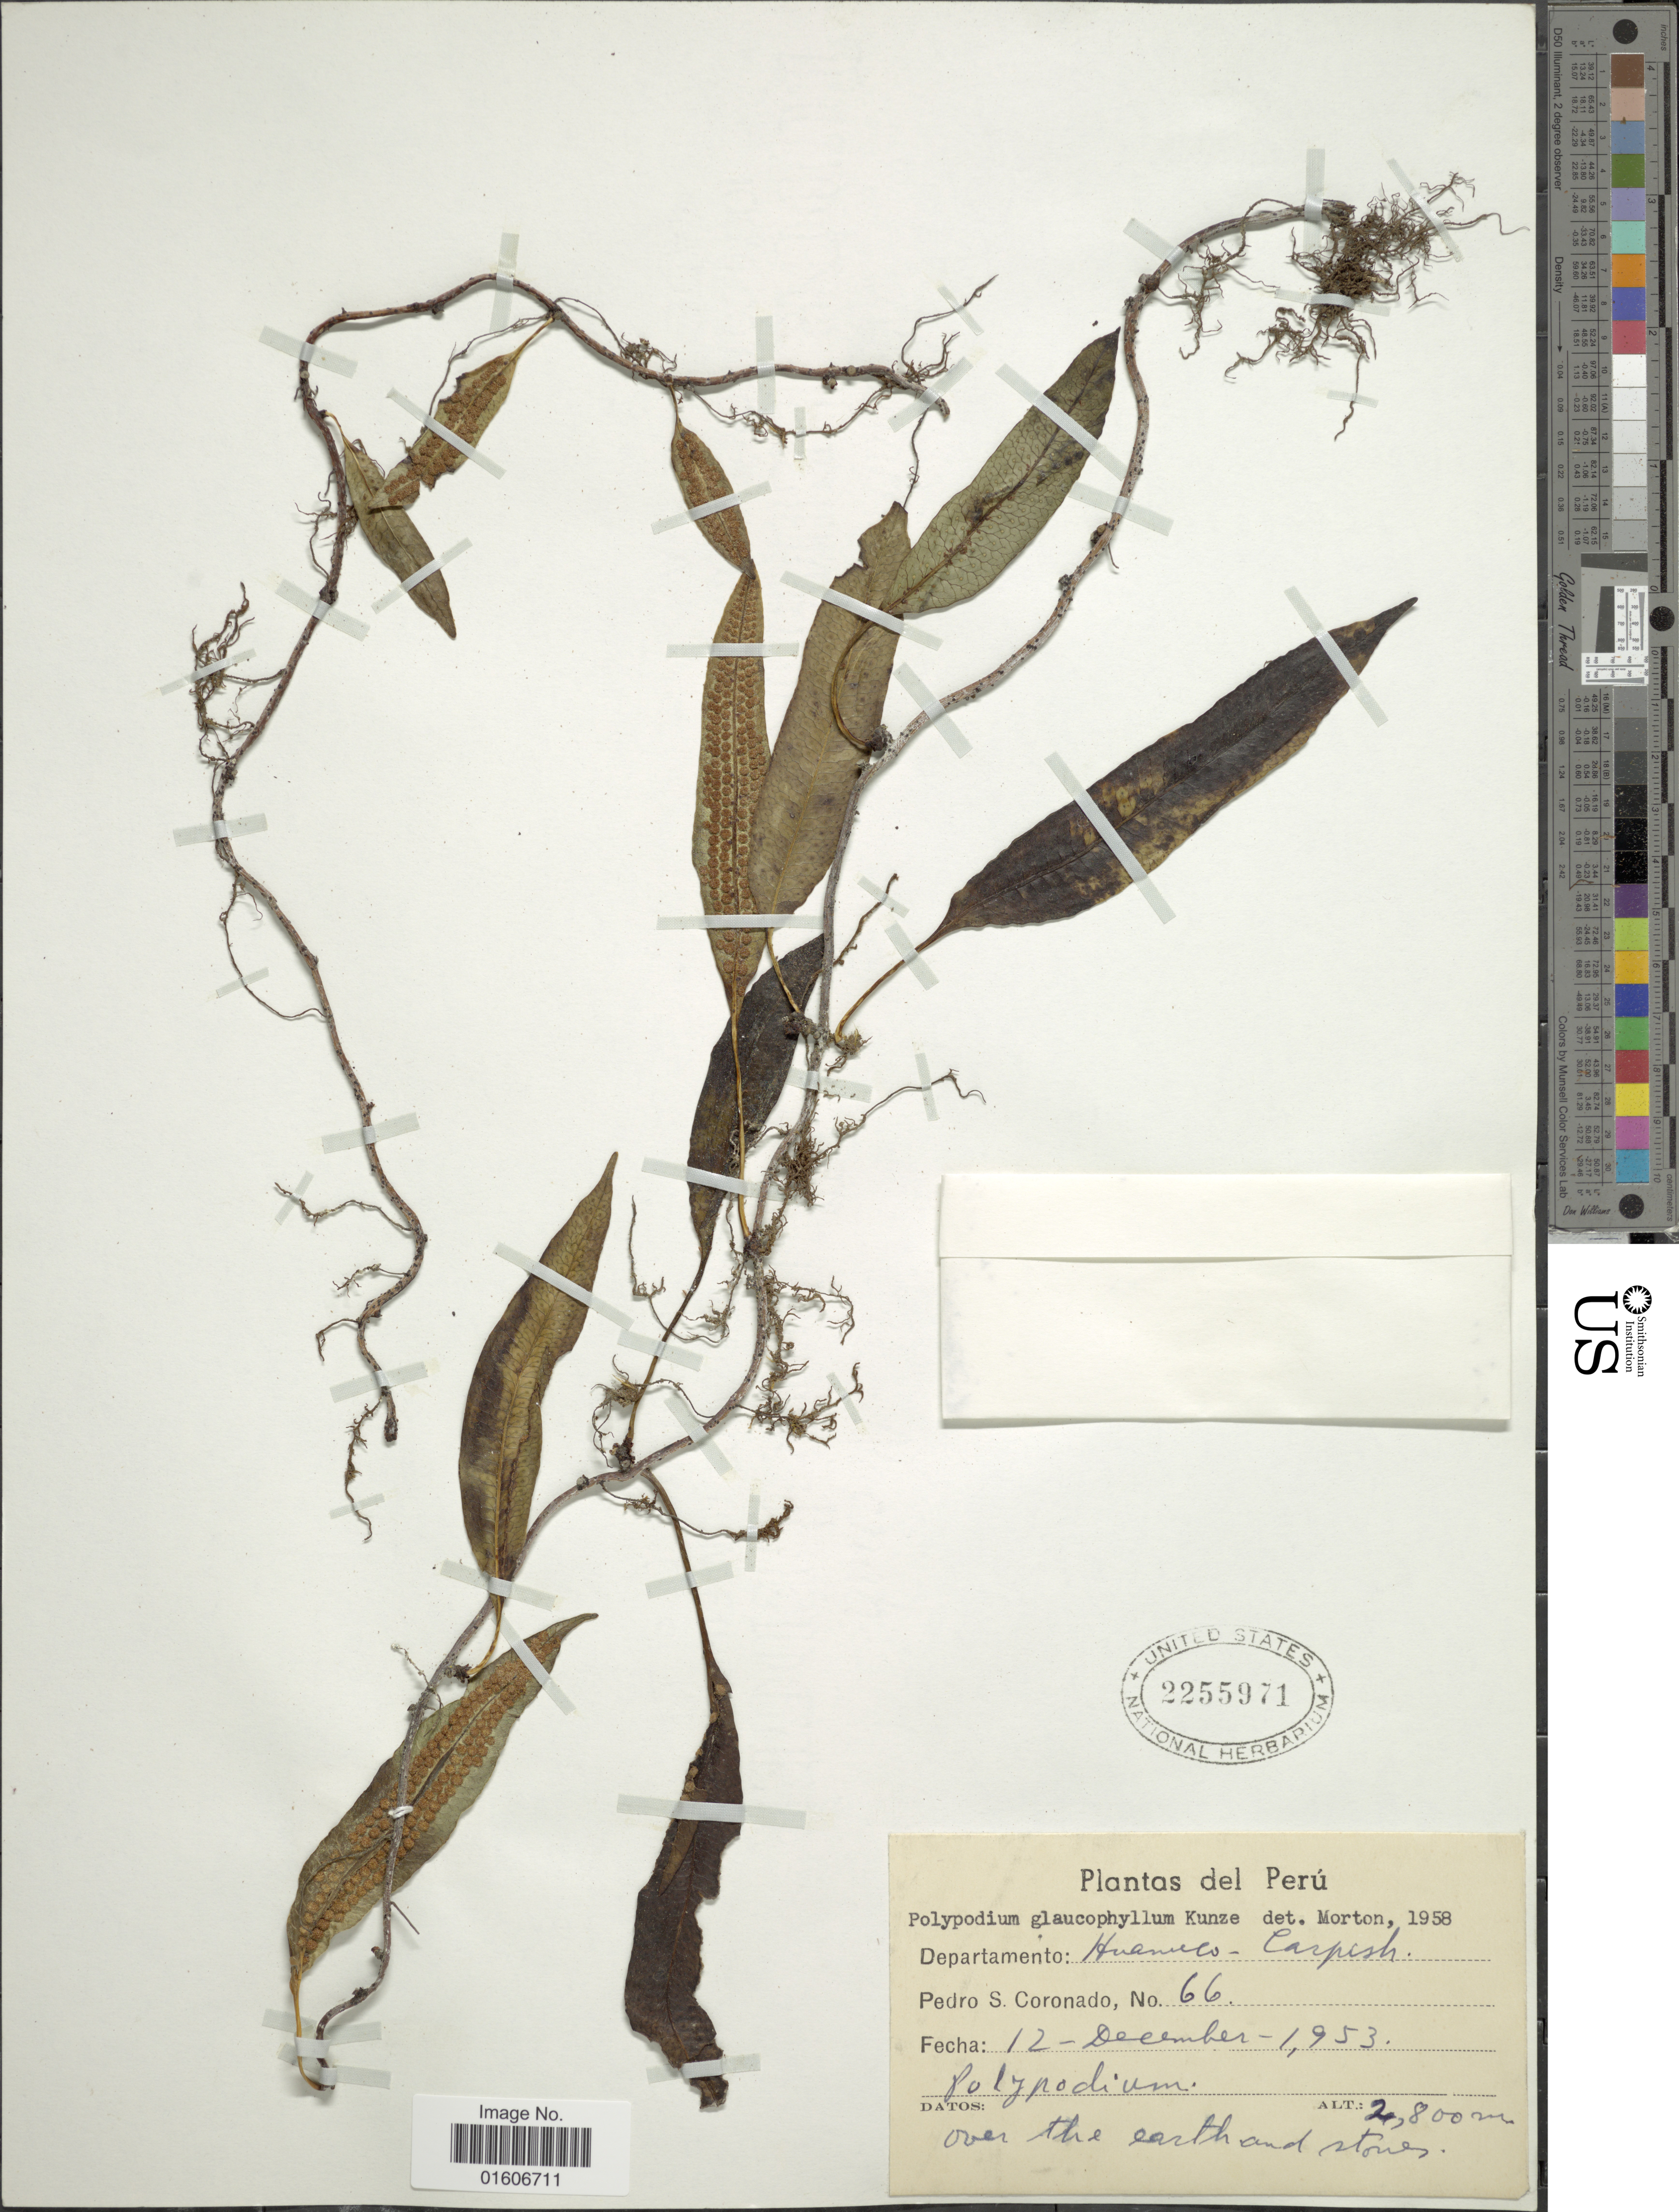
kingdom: Plantae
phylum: Tracheophyta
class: Polypodiopsida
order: Polypodiales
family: Polypodiaceae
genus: Serpocaulon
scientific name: Serpocaulon levigatum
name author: (Cav.) A.R. Sm.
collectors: P. Coronado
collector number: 66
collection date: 1953-12-12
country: Peru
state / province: Huánuco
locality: Departamento: Huanuco - Carpish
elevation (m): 2800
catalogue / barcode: US 2255971